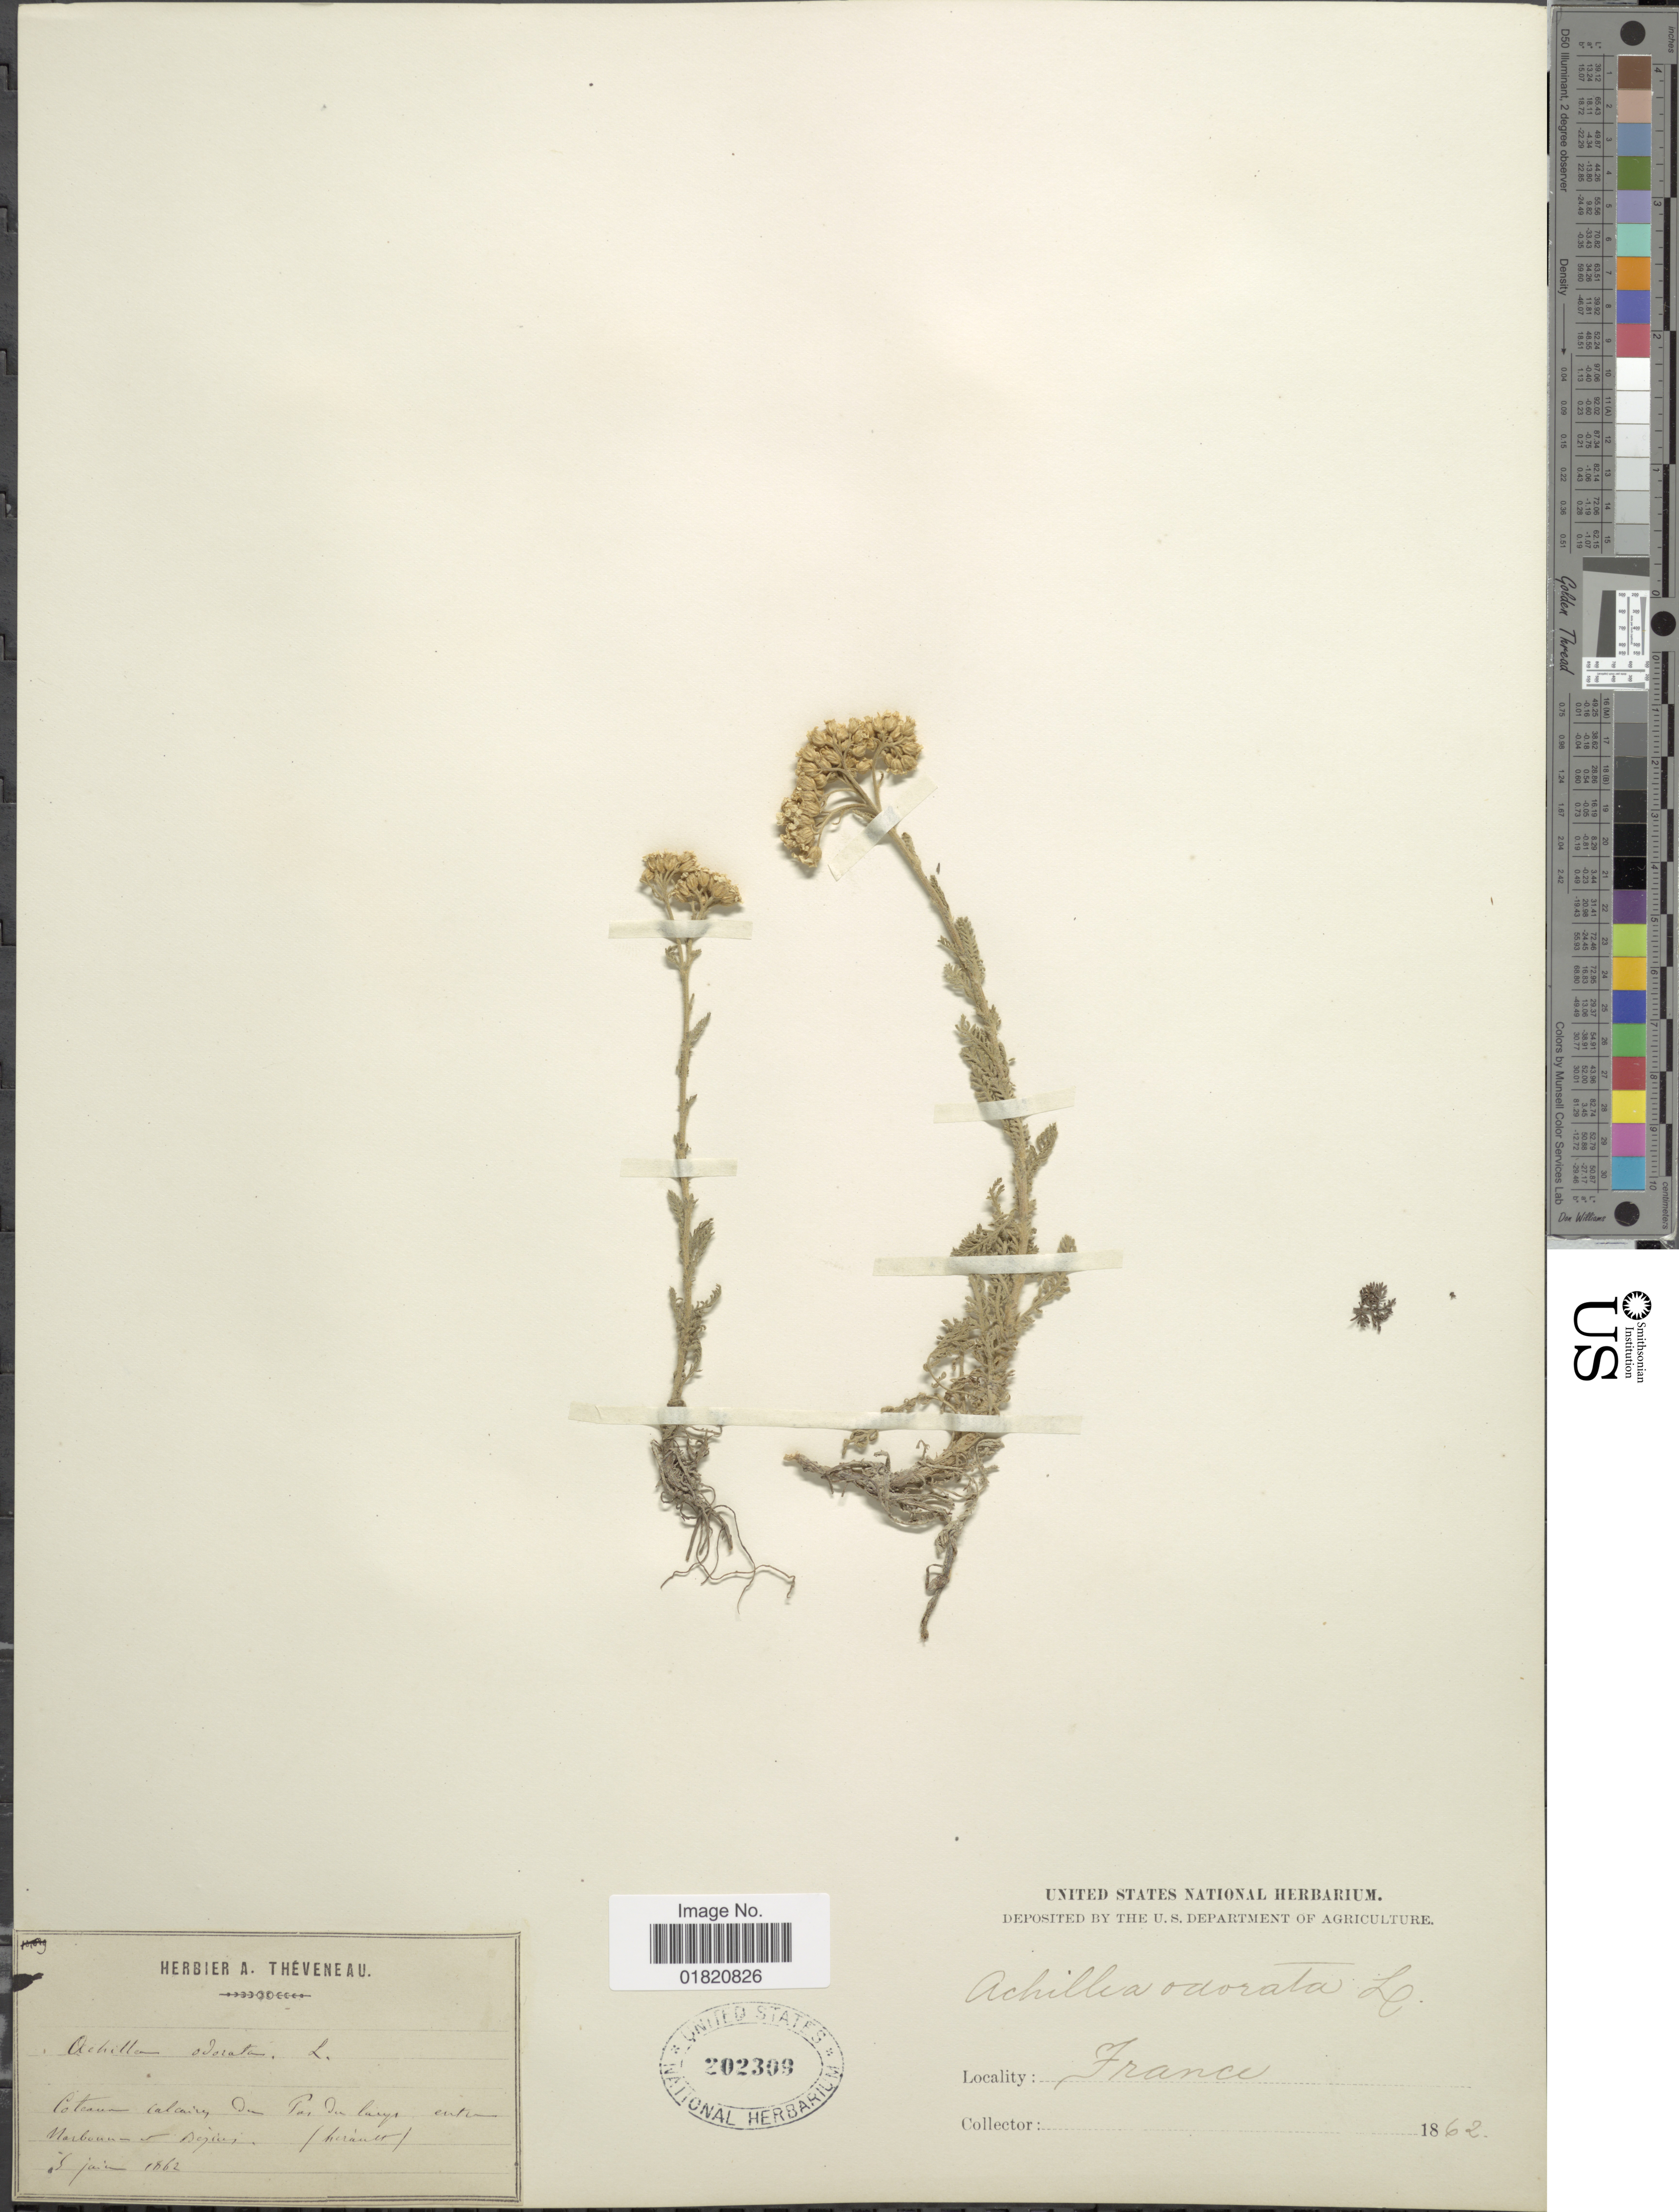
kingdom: Plantae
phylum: Tracheophyta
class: Magnoliopsida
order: Asterales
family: Asteraceae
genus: Achillea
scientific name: Achillea odorata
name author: Koch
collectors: ex herb. A. Theveneau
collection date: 1862-06-03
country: France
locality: Coteaux calcaires Un Pas In largo, entre Marbonu S Dojias, (heraner) [interpreted]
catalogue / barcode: US 202308